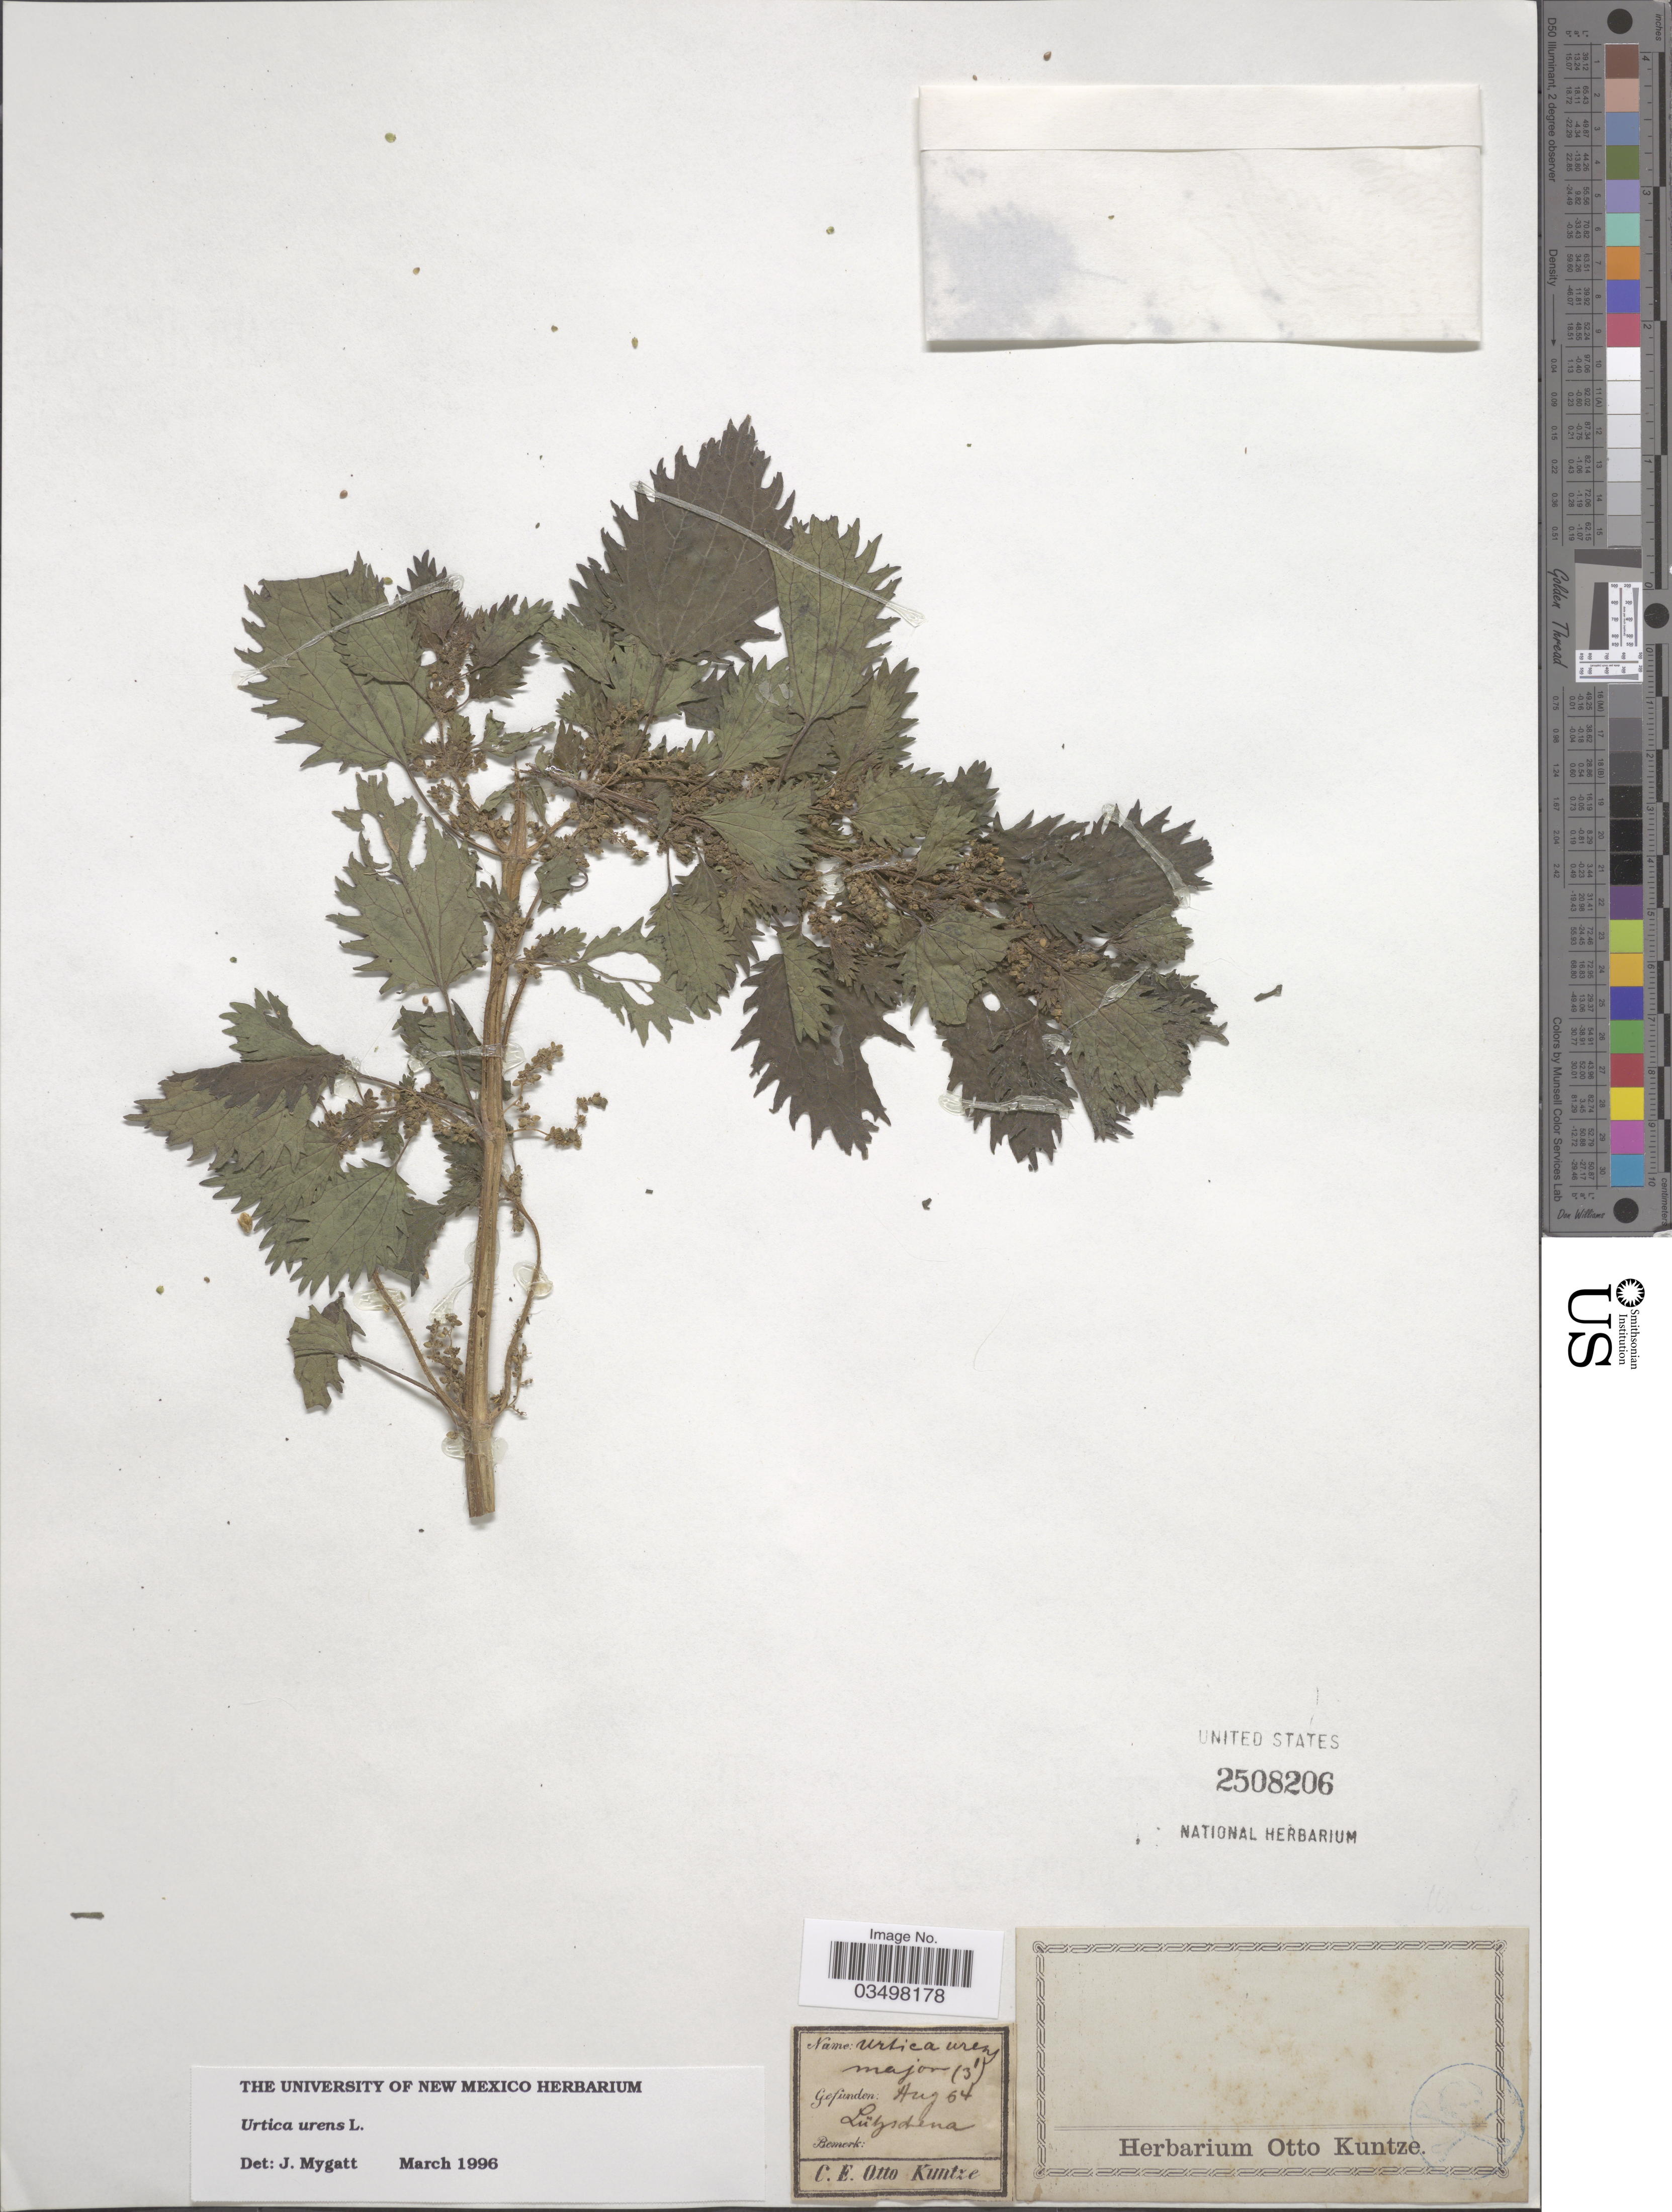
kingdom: Plantae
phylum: Tracheophyta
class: Magnoliopsida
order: Rosales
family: Urticaceae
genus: Urtica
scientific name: Urtica urens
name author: L.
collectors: C.E.O. Kuntze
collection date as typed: Transcribed d/m/y: /8/64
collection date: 1864-08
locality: Lütz Arena.*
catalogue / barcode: US 2508206